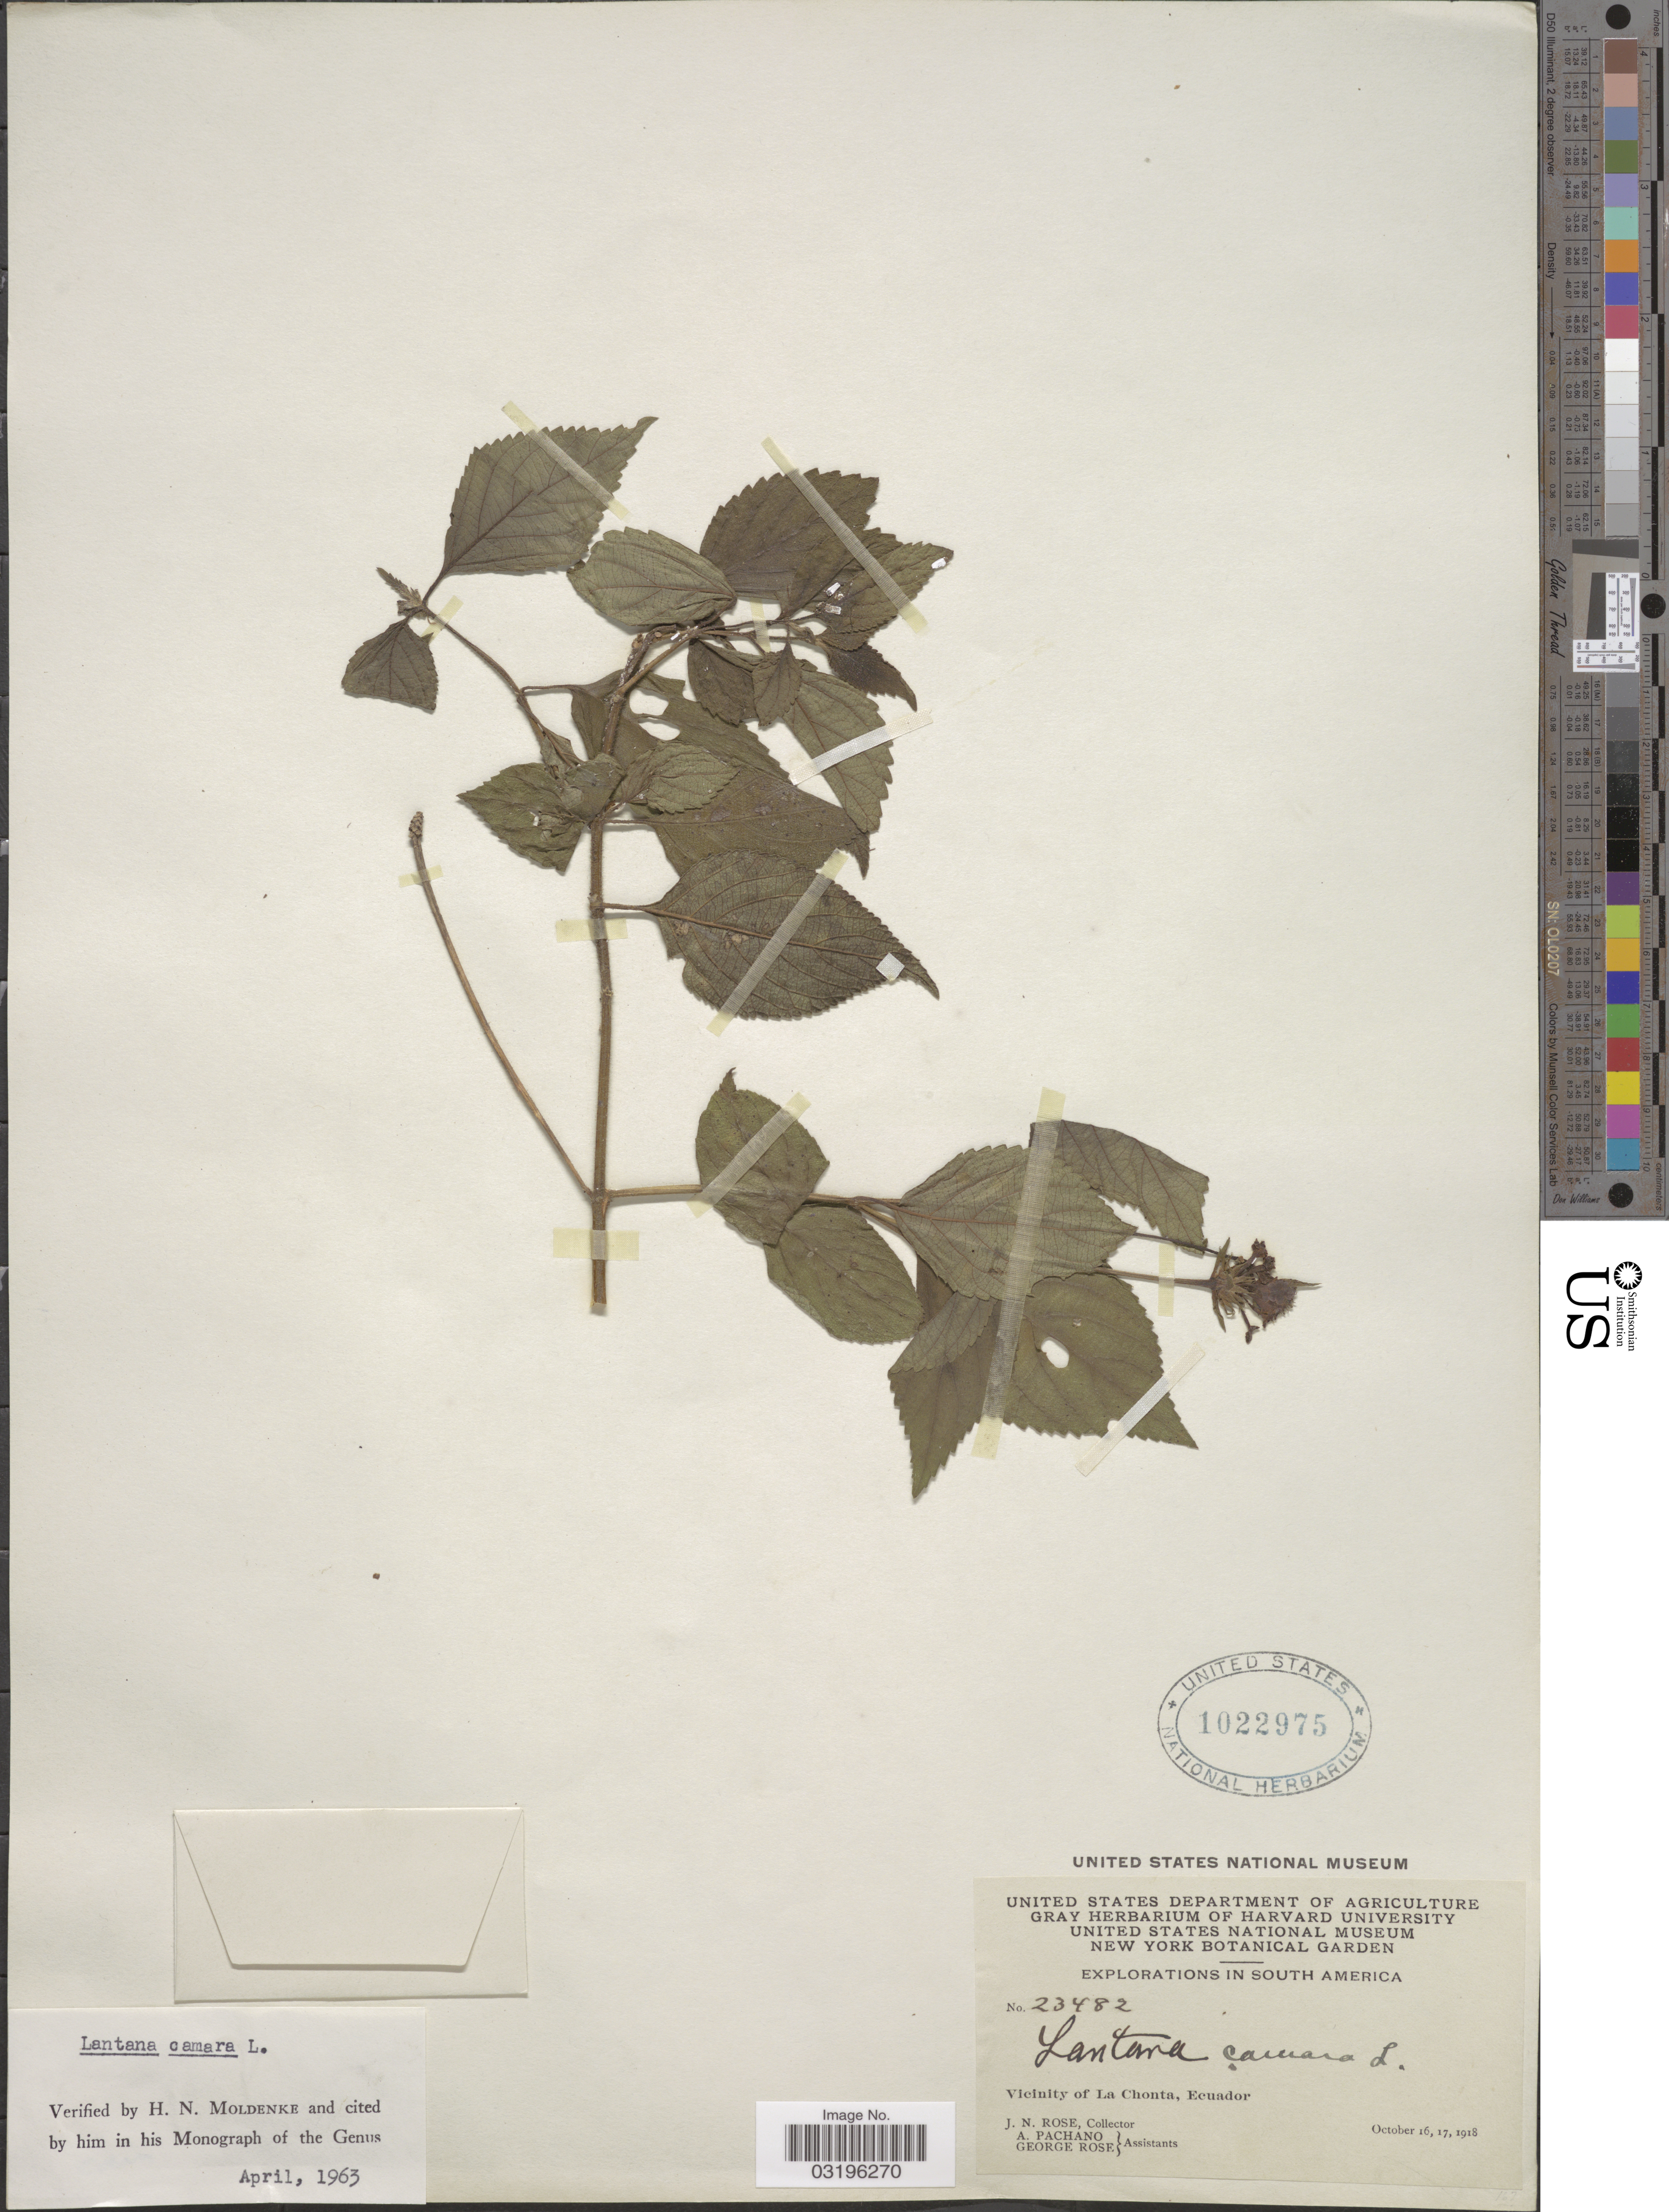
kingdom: Plantae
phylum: Tracheophyta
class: Magnoliopsida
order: Lamiales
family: Verbenaceae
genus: Lantana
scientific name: Lantana camara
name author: L.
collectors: J. N. Rose, A. Pachano & G. Rose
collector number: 23482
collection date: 1918-10-16/1918-10-17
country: Ecuador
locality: Vicinity of La Chonta.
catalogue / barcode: US 1022975